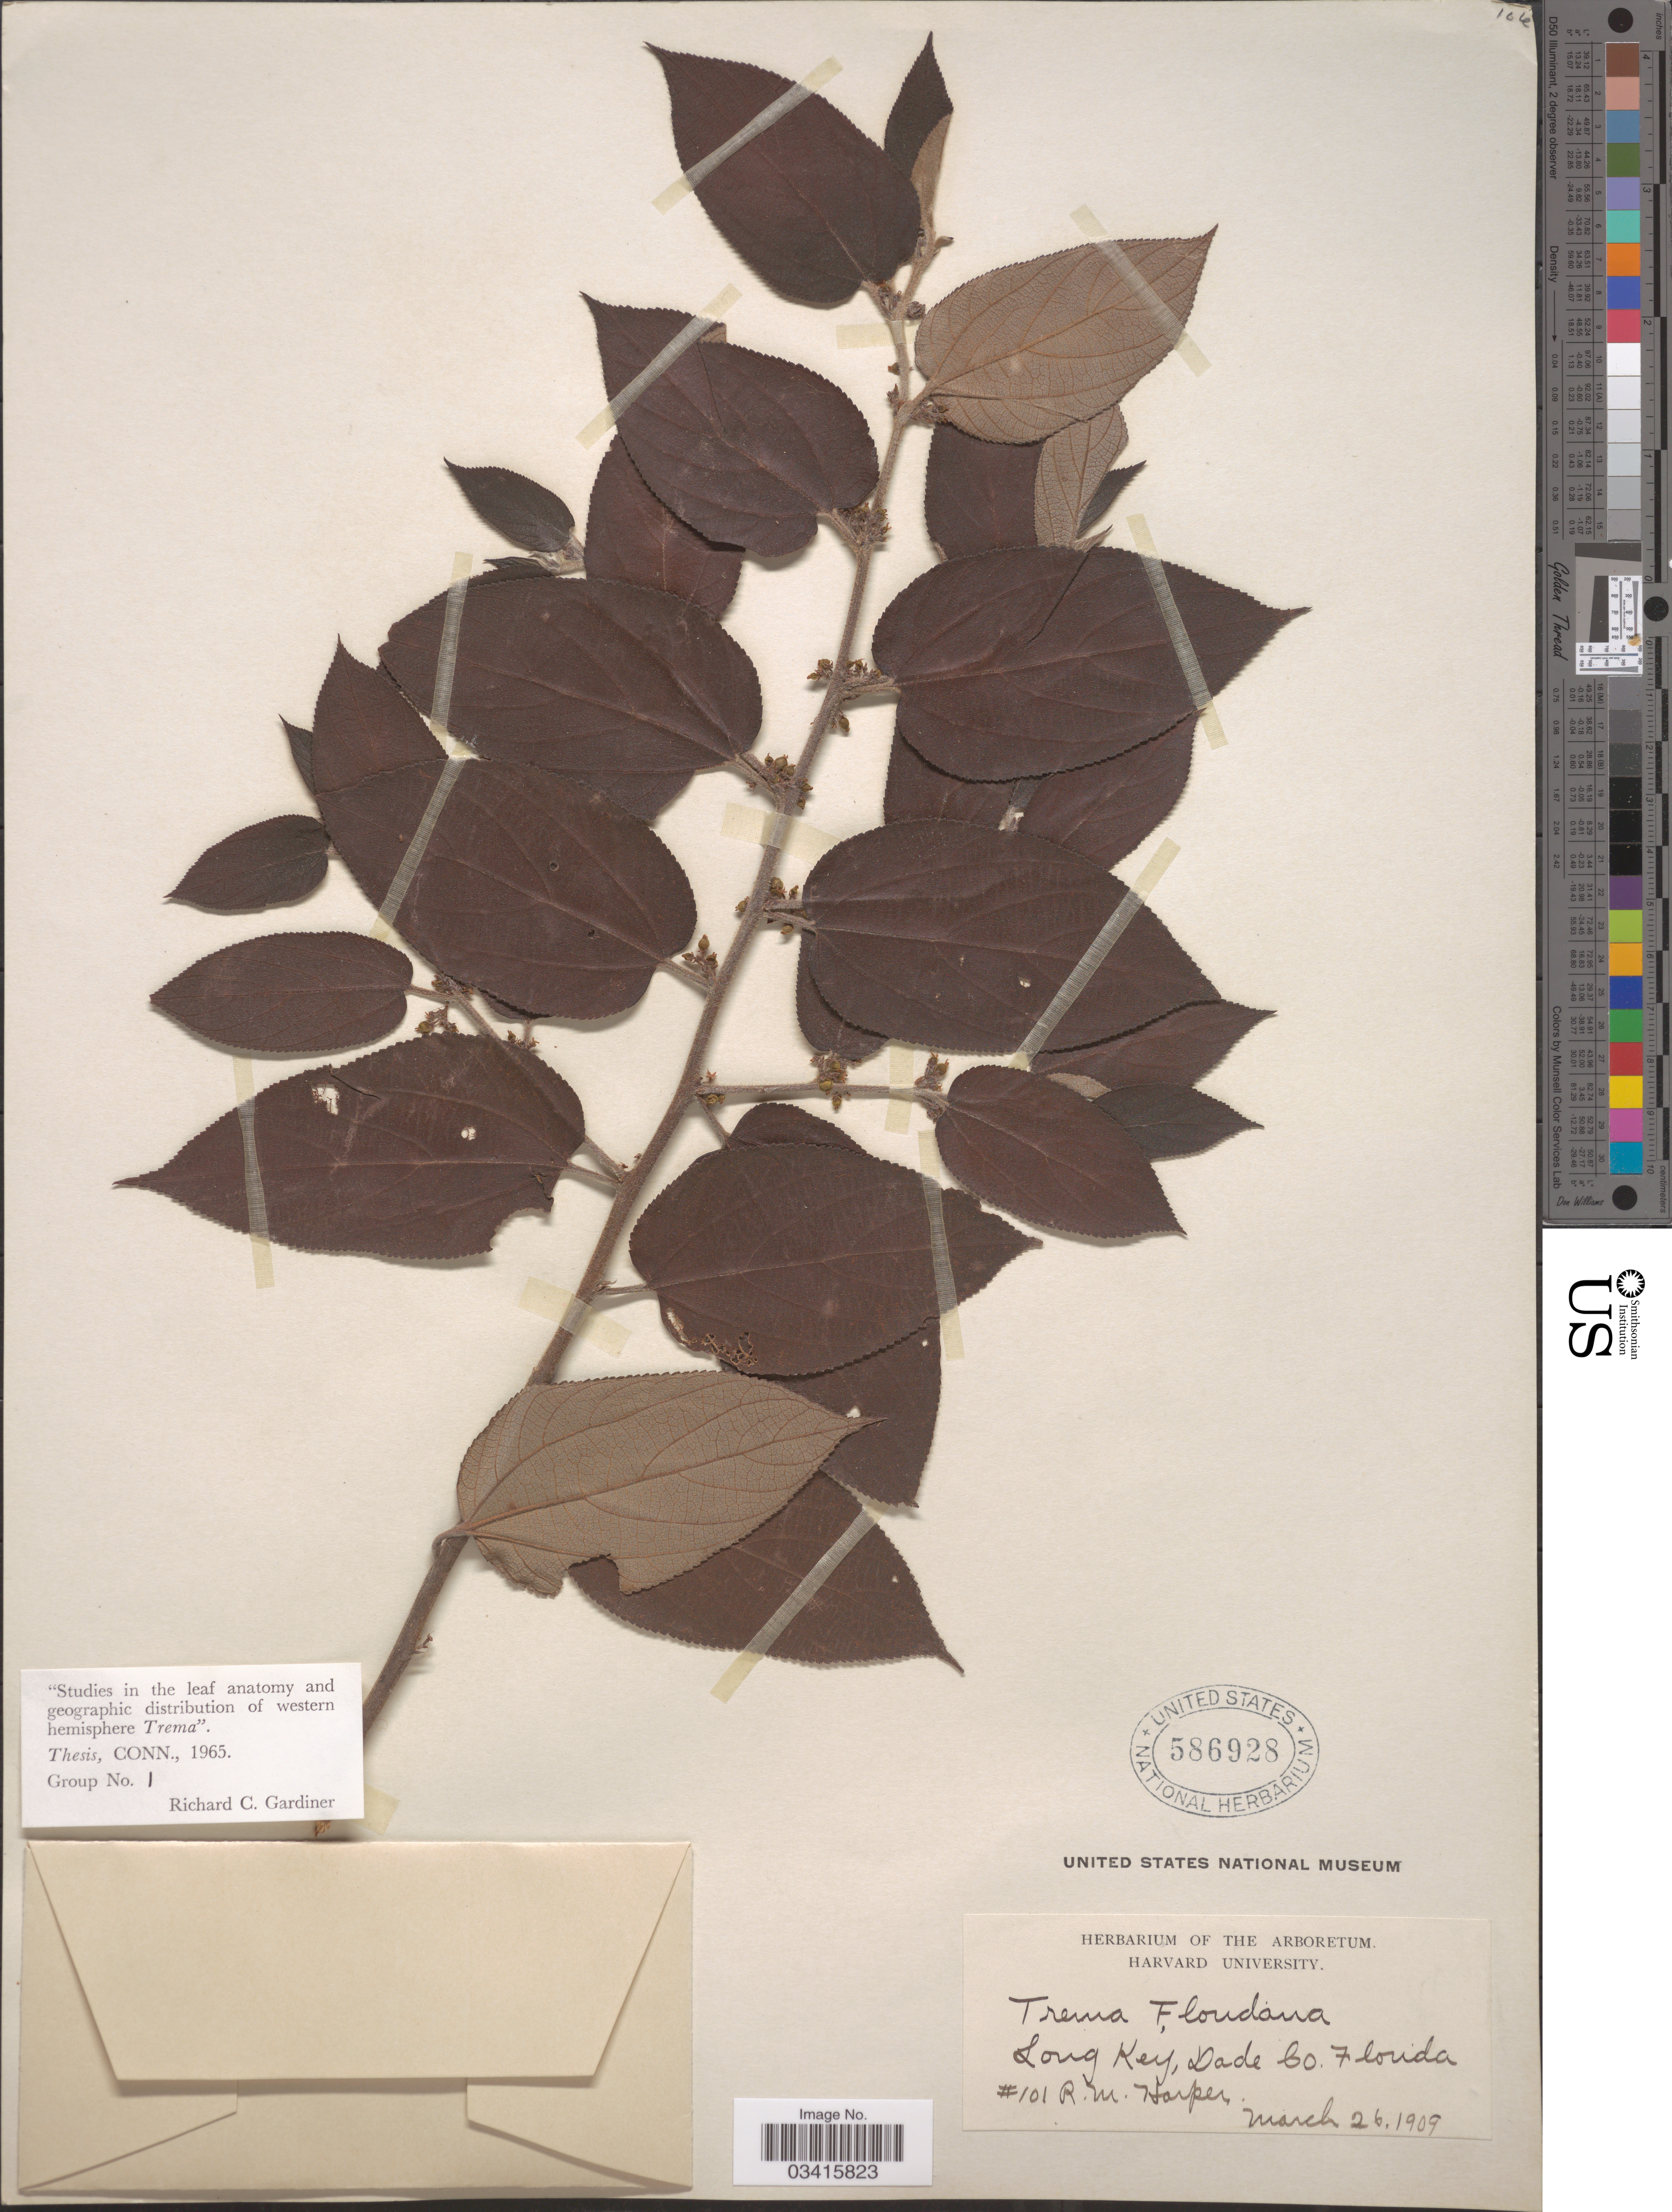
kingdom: Plantae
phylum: Tracheophyta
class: Magnoliopsida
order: Rosales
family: Cannabaceae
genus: Trema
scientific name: Trema floridanum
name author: Britton ex Small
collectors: R. Harper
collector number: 101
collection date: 1909-03-26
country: United States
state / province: Florida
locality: Long Key, Dade Co.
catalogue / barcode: US 586928